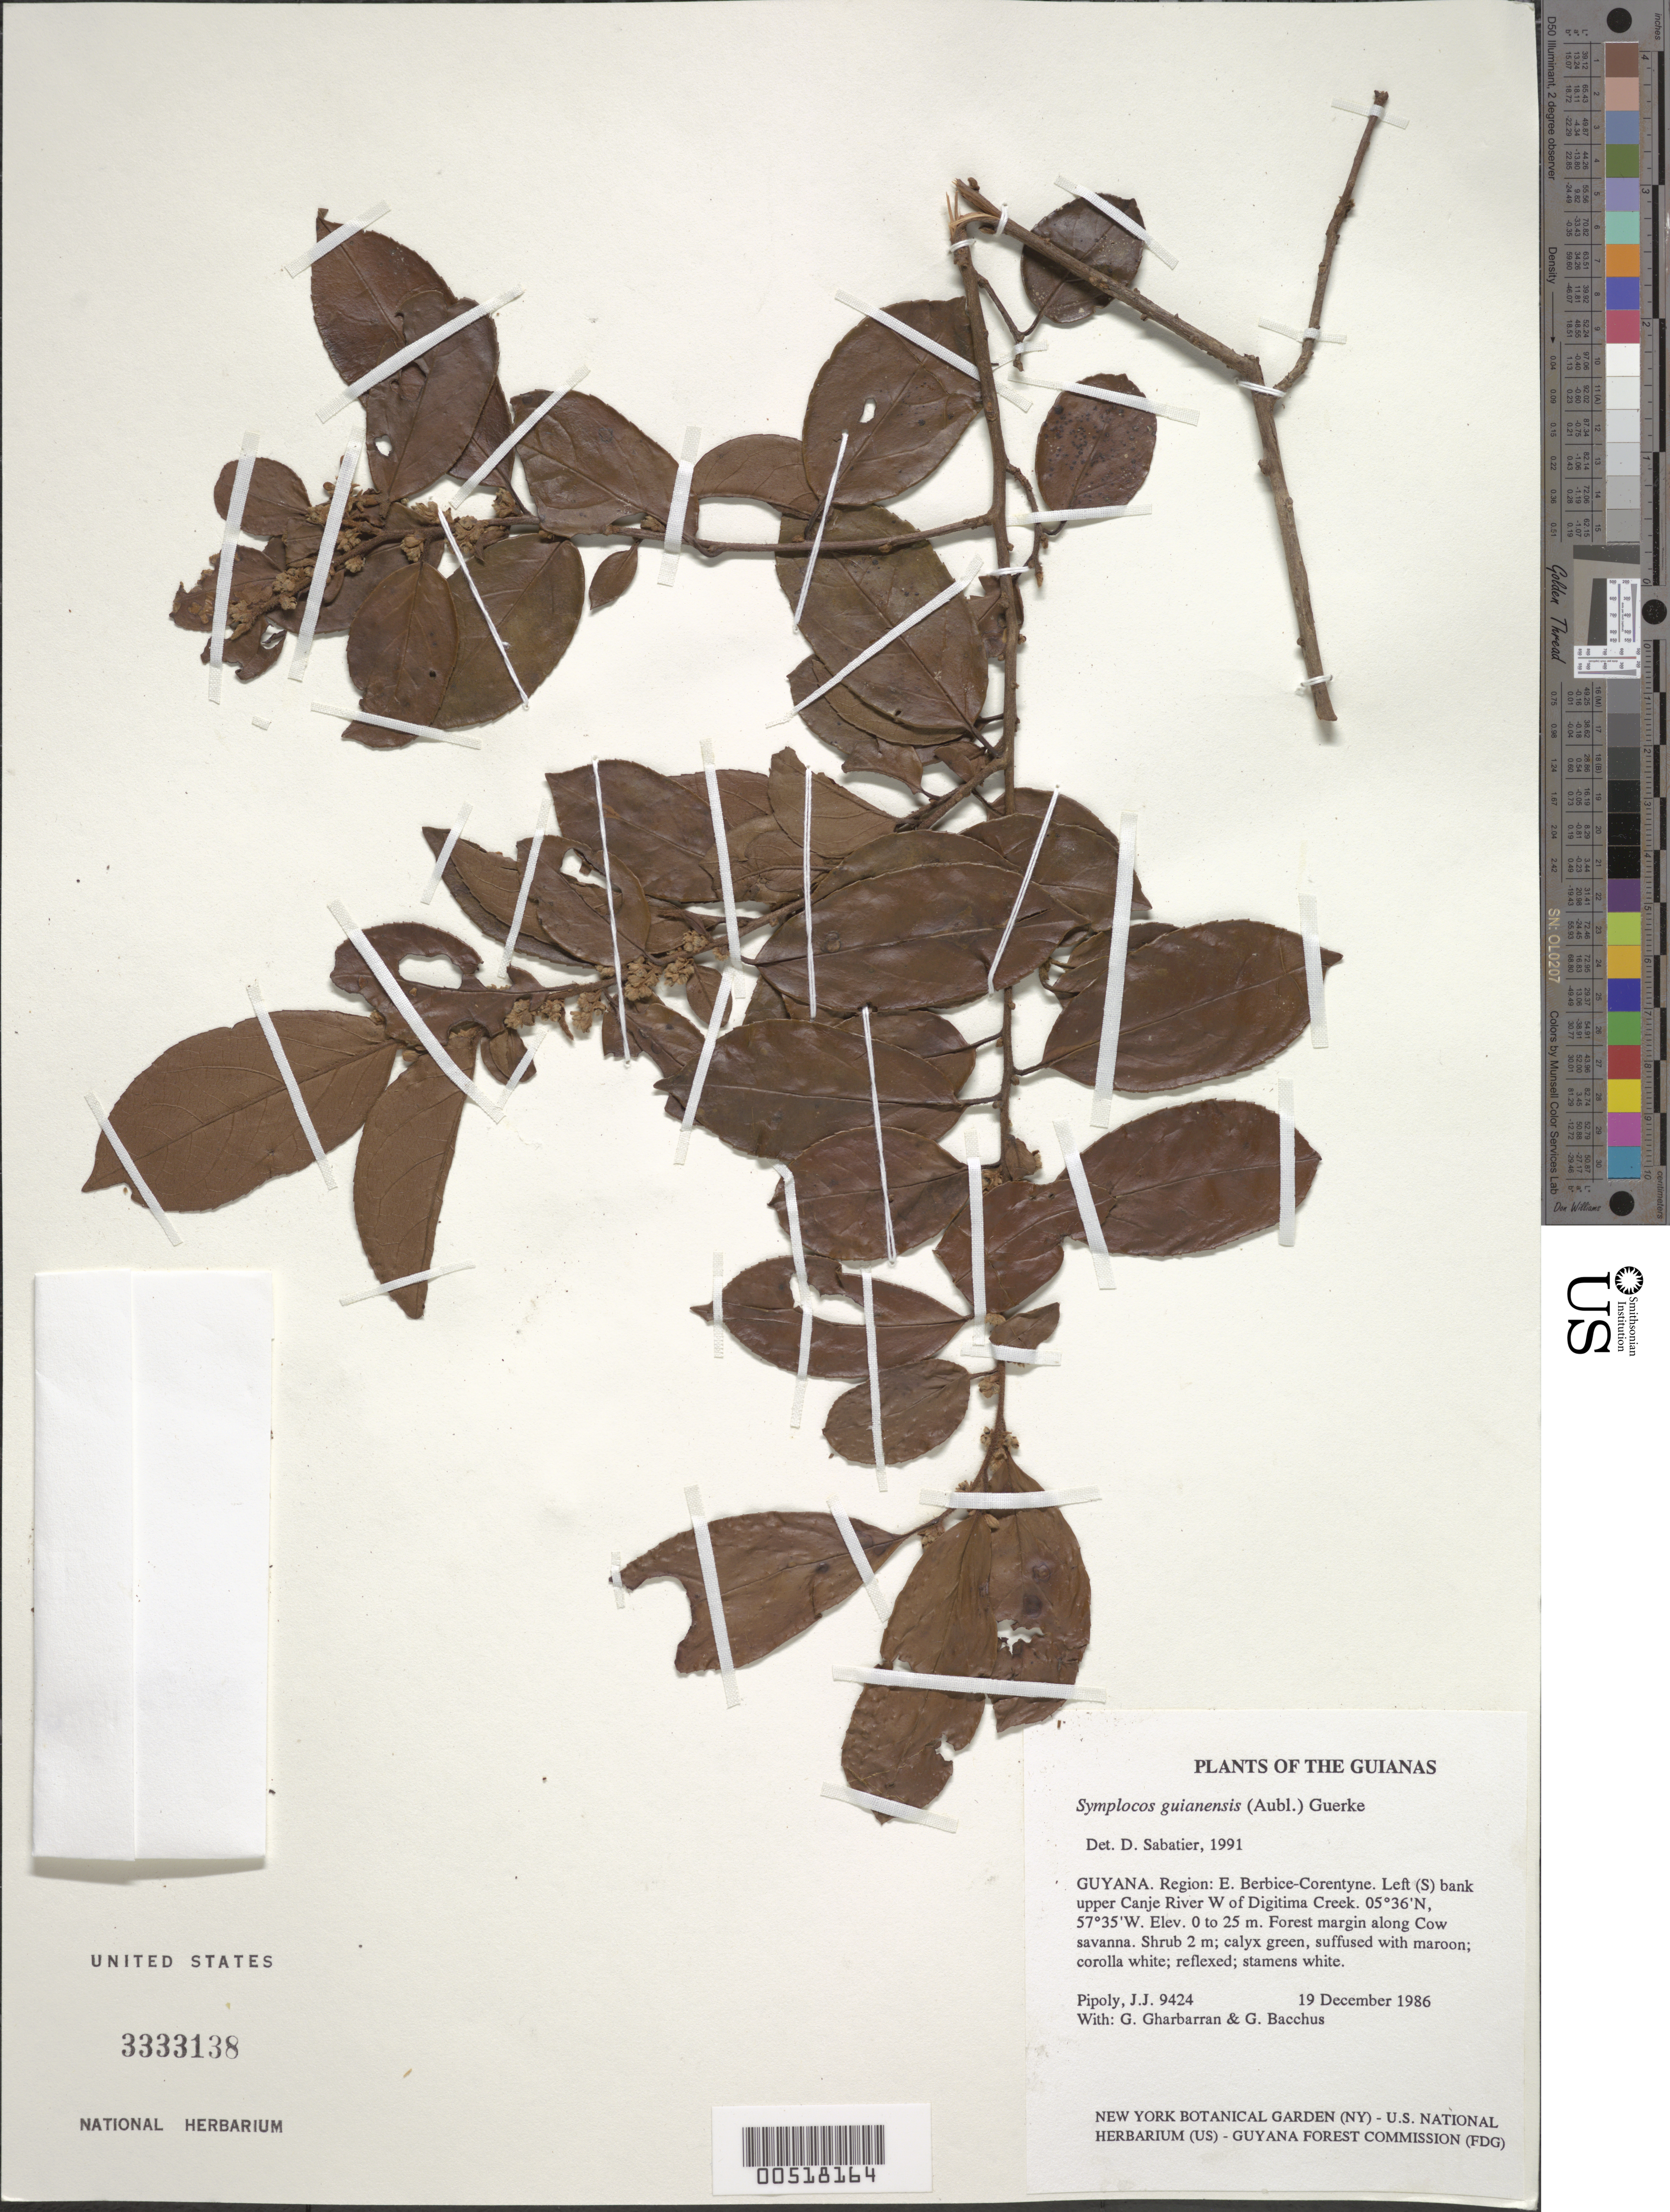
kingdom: Plantae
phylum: Tracheophyta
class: Magnoliopsida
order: Ericales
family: Symplocaceae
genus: Symplocos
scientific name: Symplocos guianensis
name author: (Aubl.) Gürke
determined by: Sabatier, D.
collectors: J. J. Pipoly, G. Gharbarran & G. Bacchus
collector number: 9424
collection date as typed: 19 December 1986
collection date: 1986-12-19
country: Guyana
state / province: E. Berbice-Corentyne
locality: Left (S) bank upper Canje River W of Digitima Creek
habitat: Forest margin along Cow savanna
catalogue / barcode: US 3333138